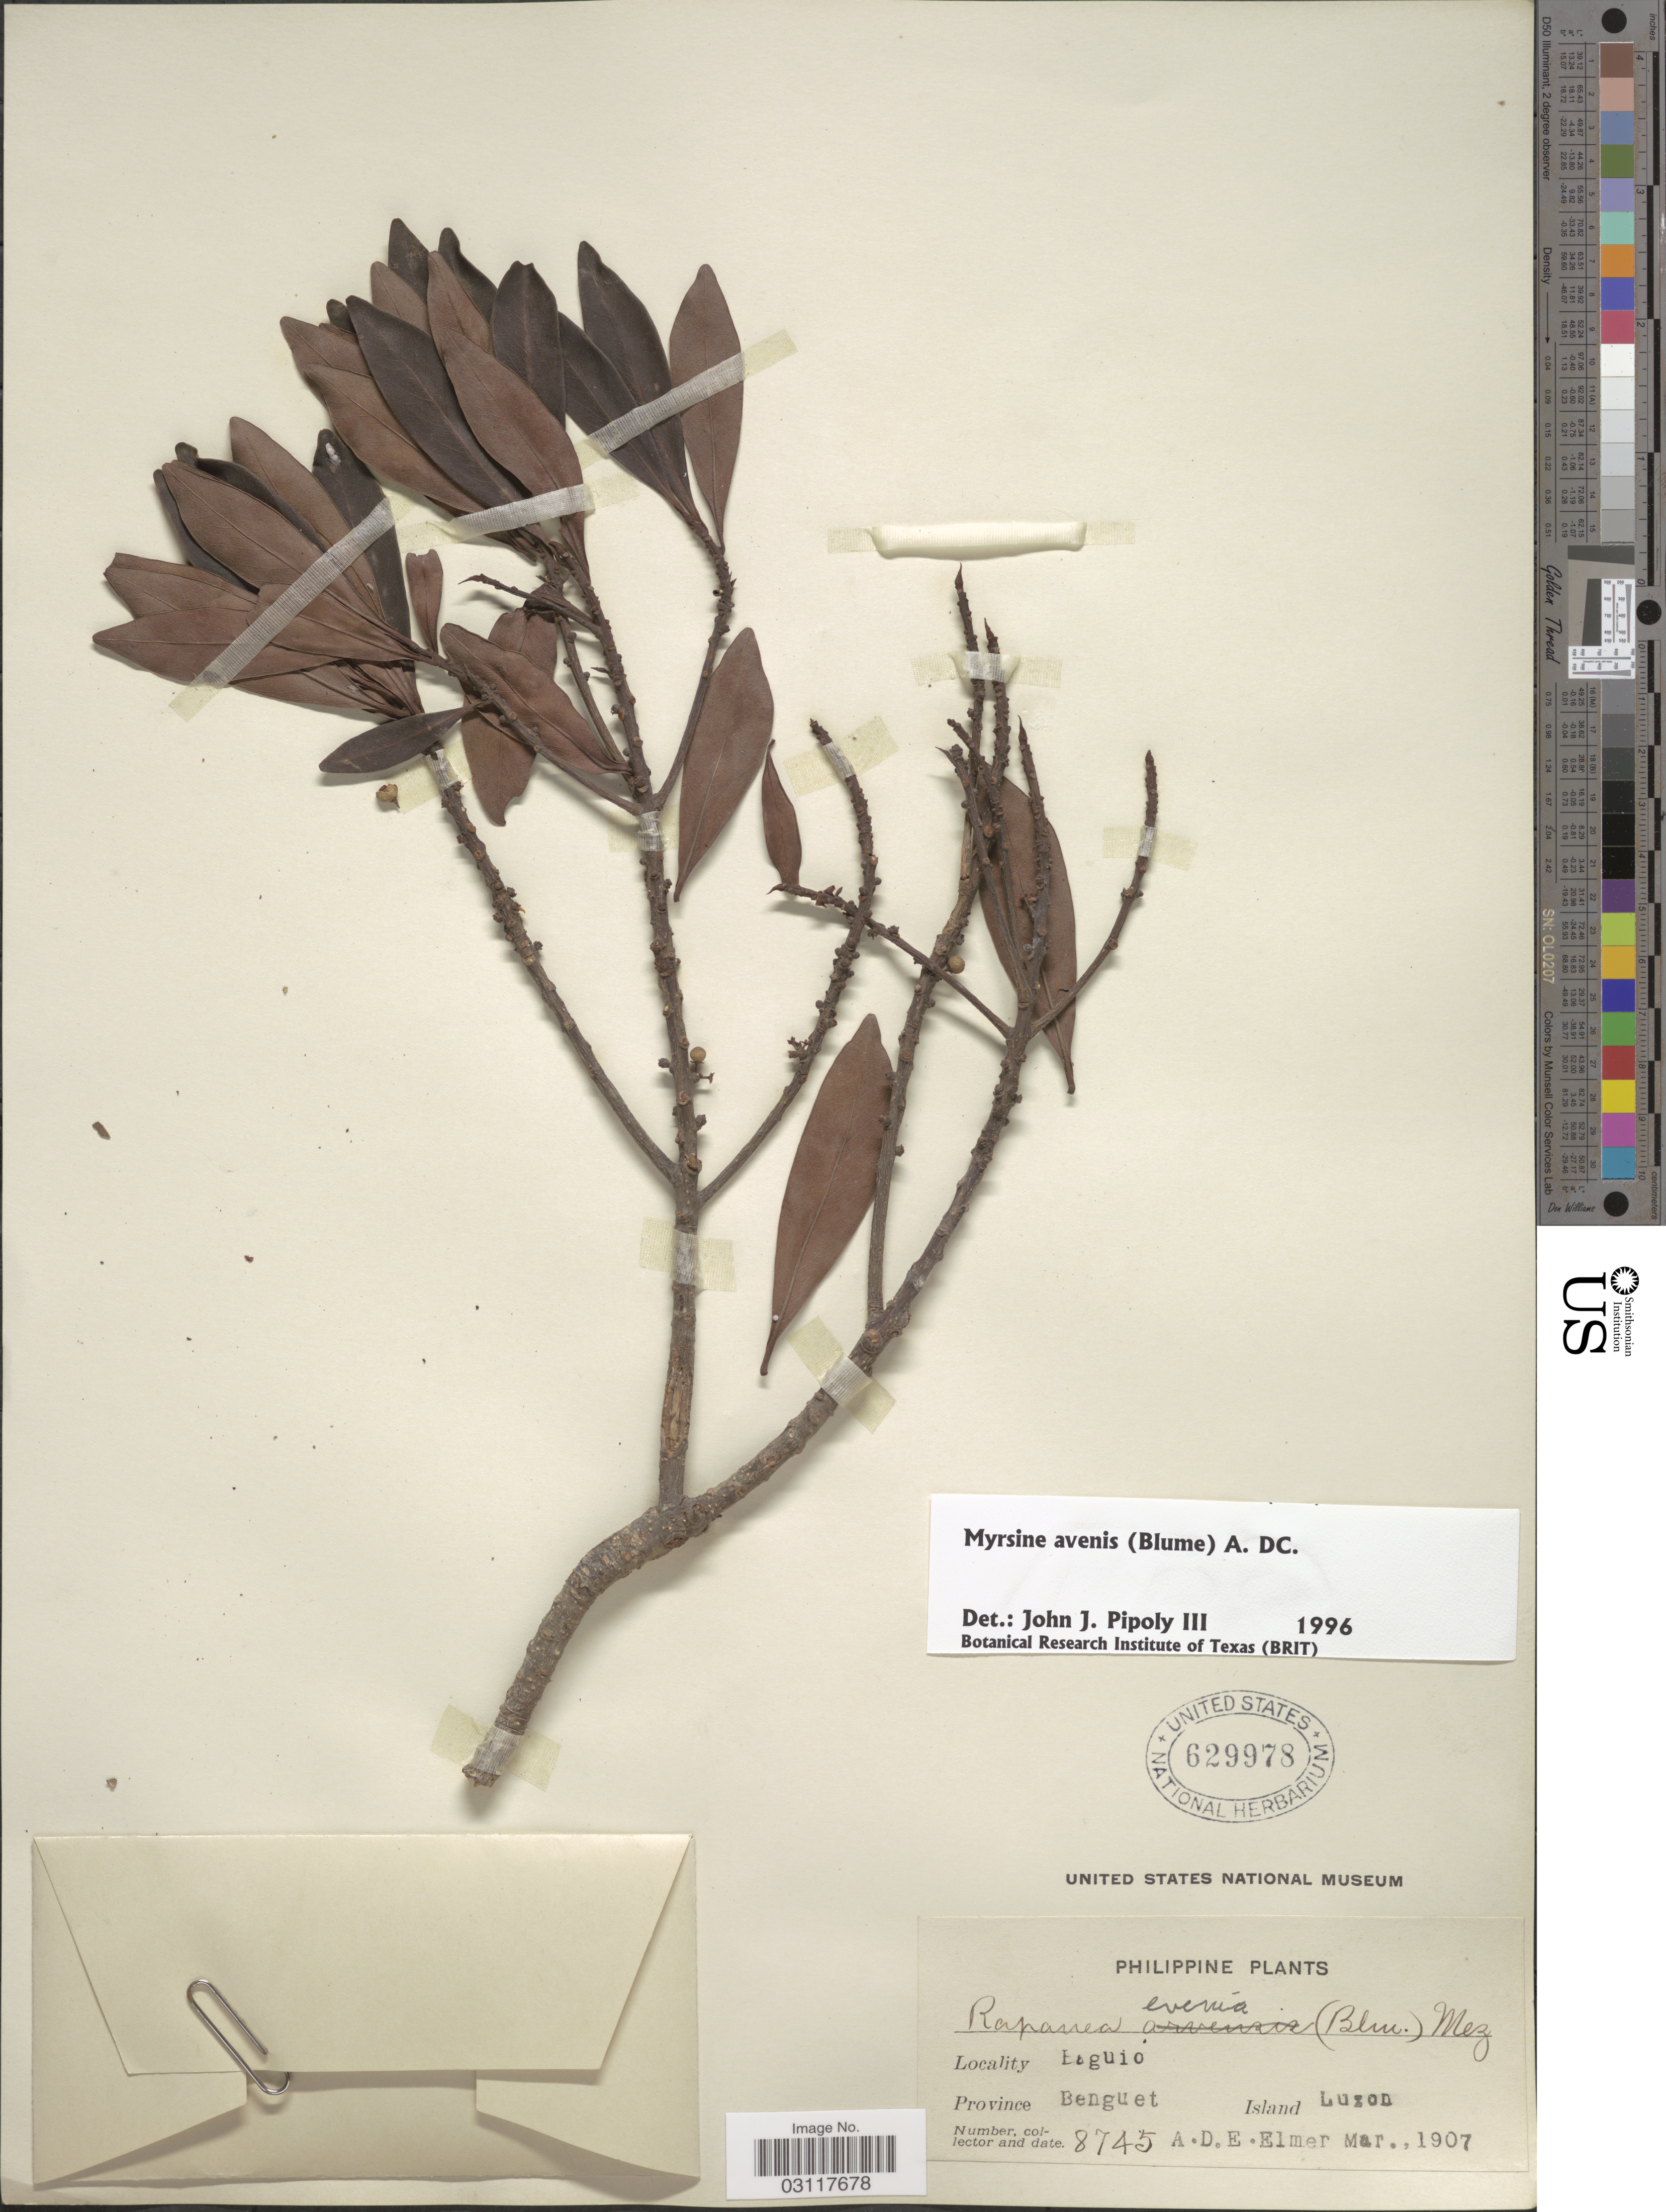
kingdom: Plantae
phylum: Tracheophyta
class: Magnoliopsida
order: Ericales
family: Primulaceae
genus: Myrsine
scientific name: Myrsine avenis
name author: A. DC.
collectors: A. D. E. Elmer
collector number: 8745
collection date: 1907-03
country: Philippines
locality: Baguio, Province Benguet, Island Luzon.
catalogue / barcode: US 629978